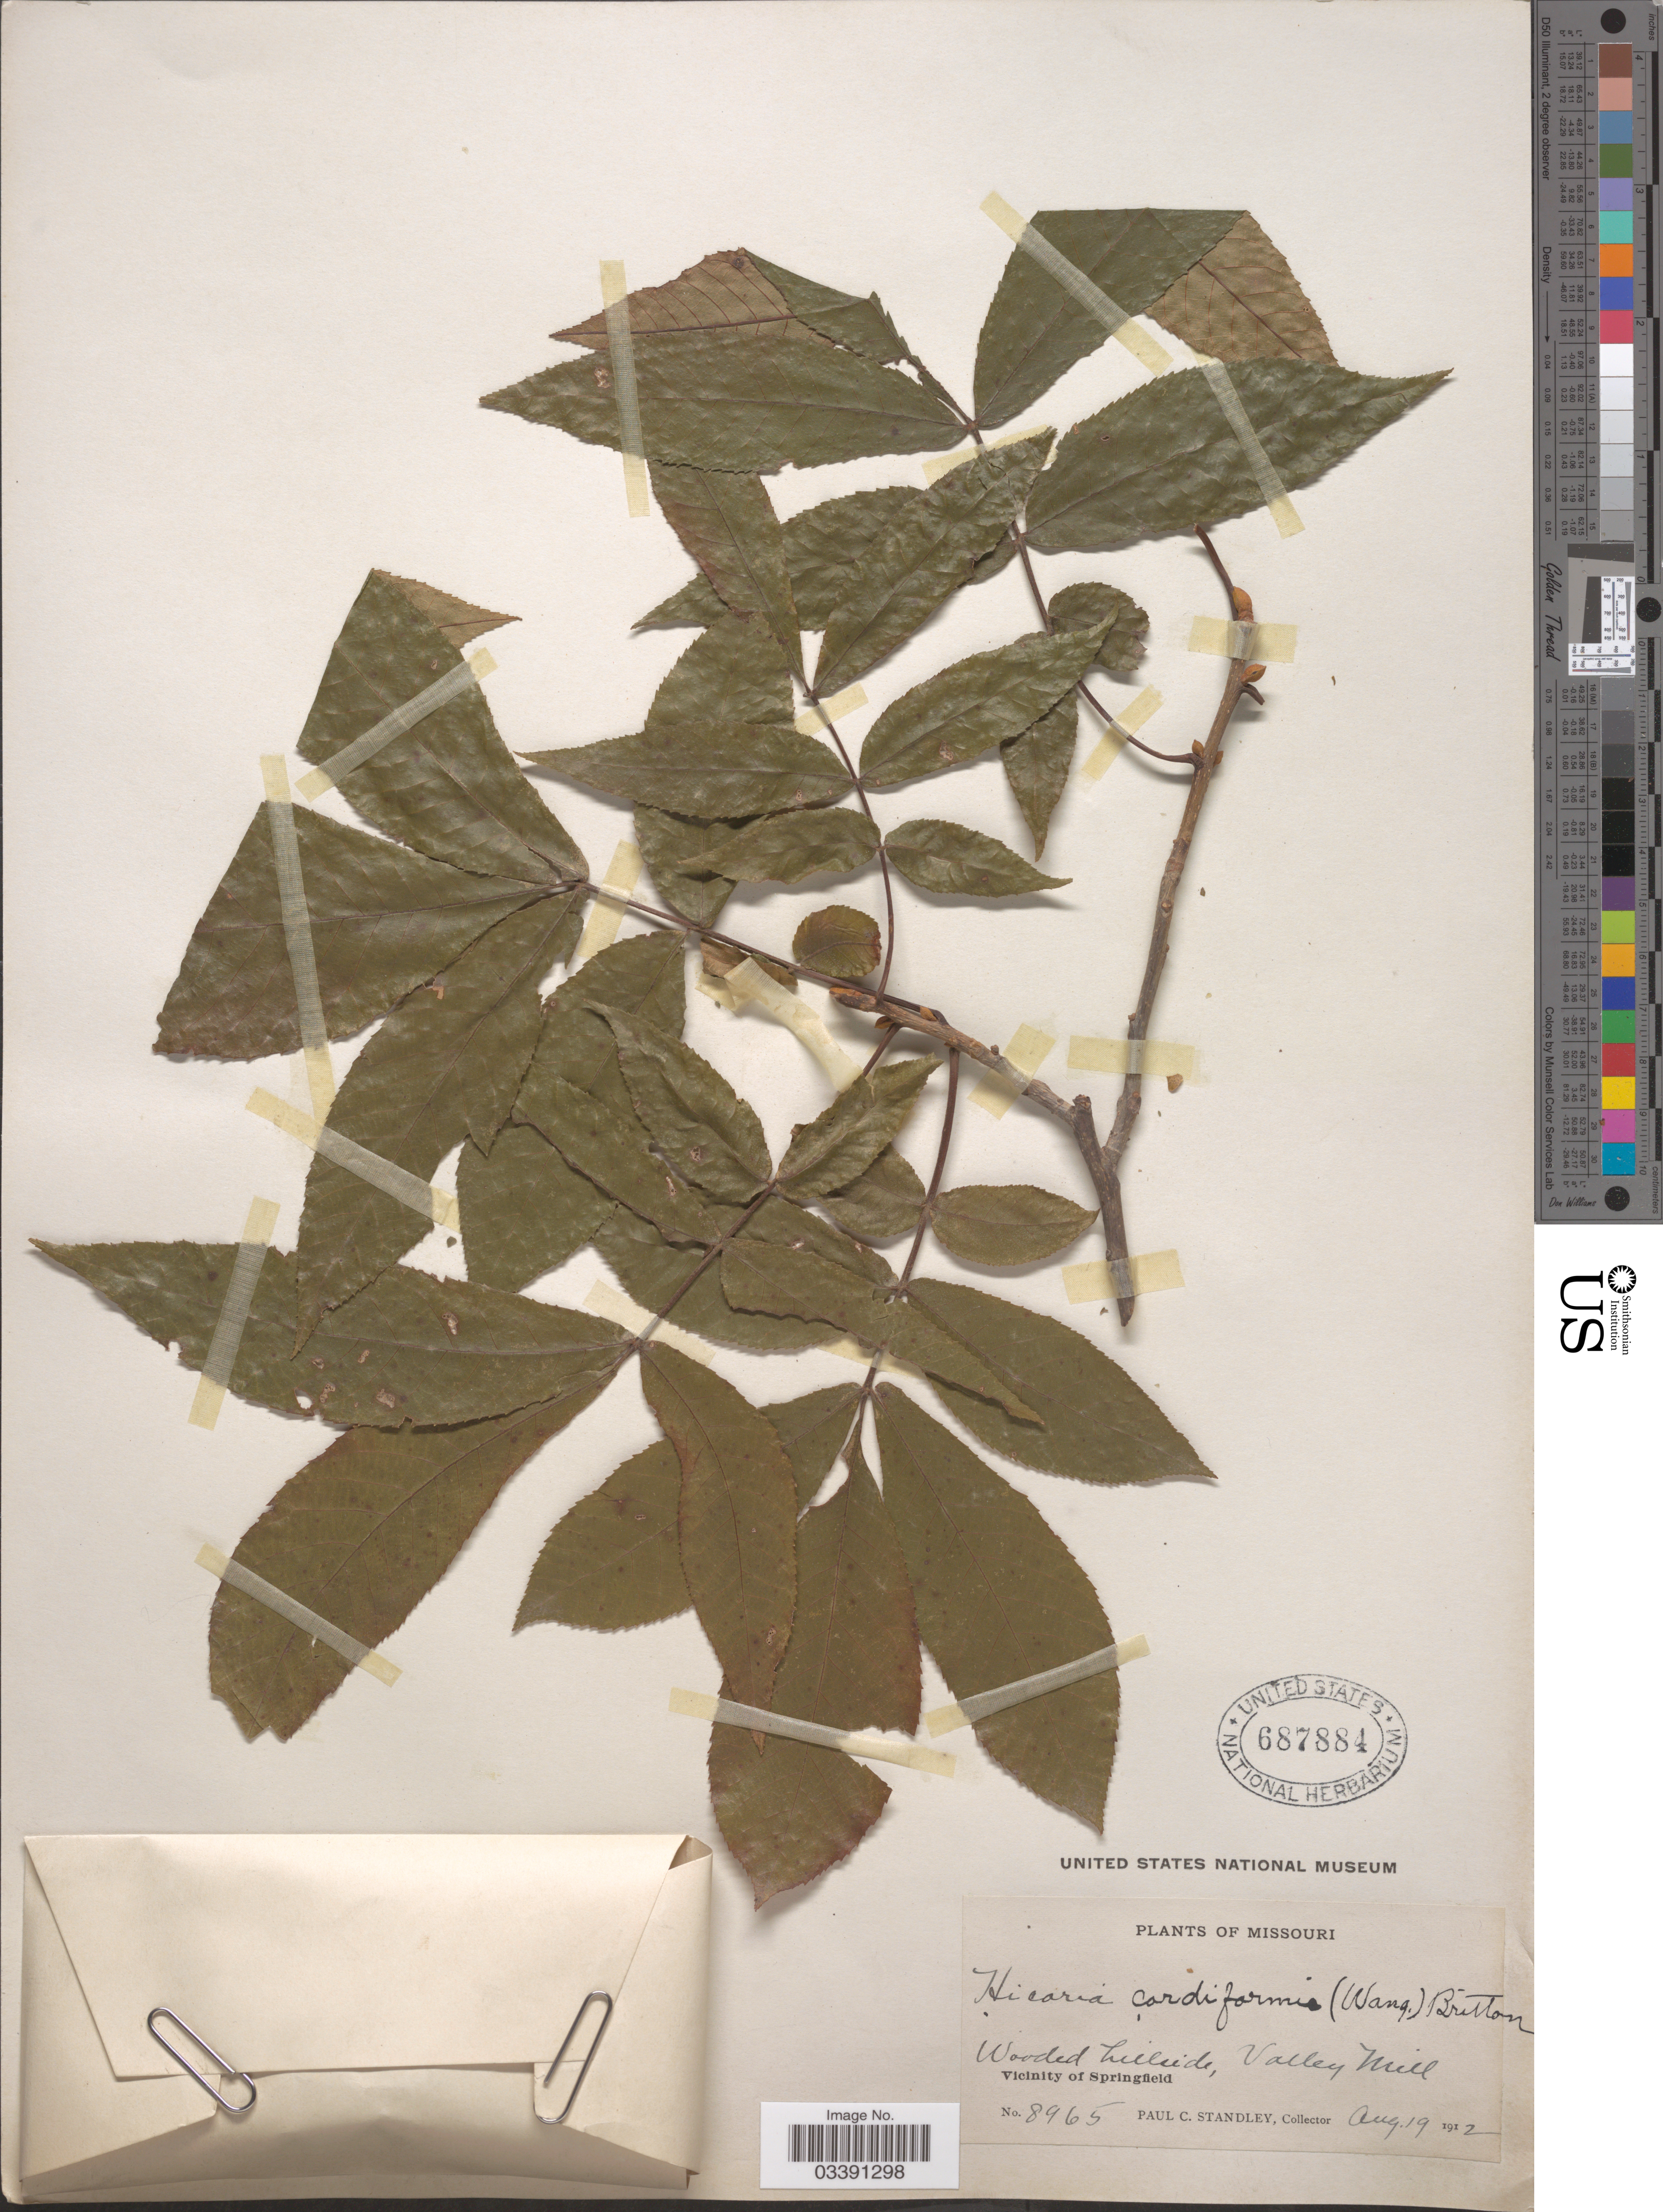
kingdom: Plantae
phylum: Tracheophyta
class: Magnoliopsida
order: Fagales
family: Juglandaceae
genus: Carya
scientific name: Carya cordiformis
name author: (Wangenh.) K. Koch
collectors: P. C. Standley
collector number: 8965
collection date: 1912-08-19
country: United States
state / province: Missouri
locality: Wooded hillside, Valley Mill. Vicinity of Springfield.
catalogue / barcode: US 687884